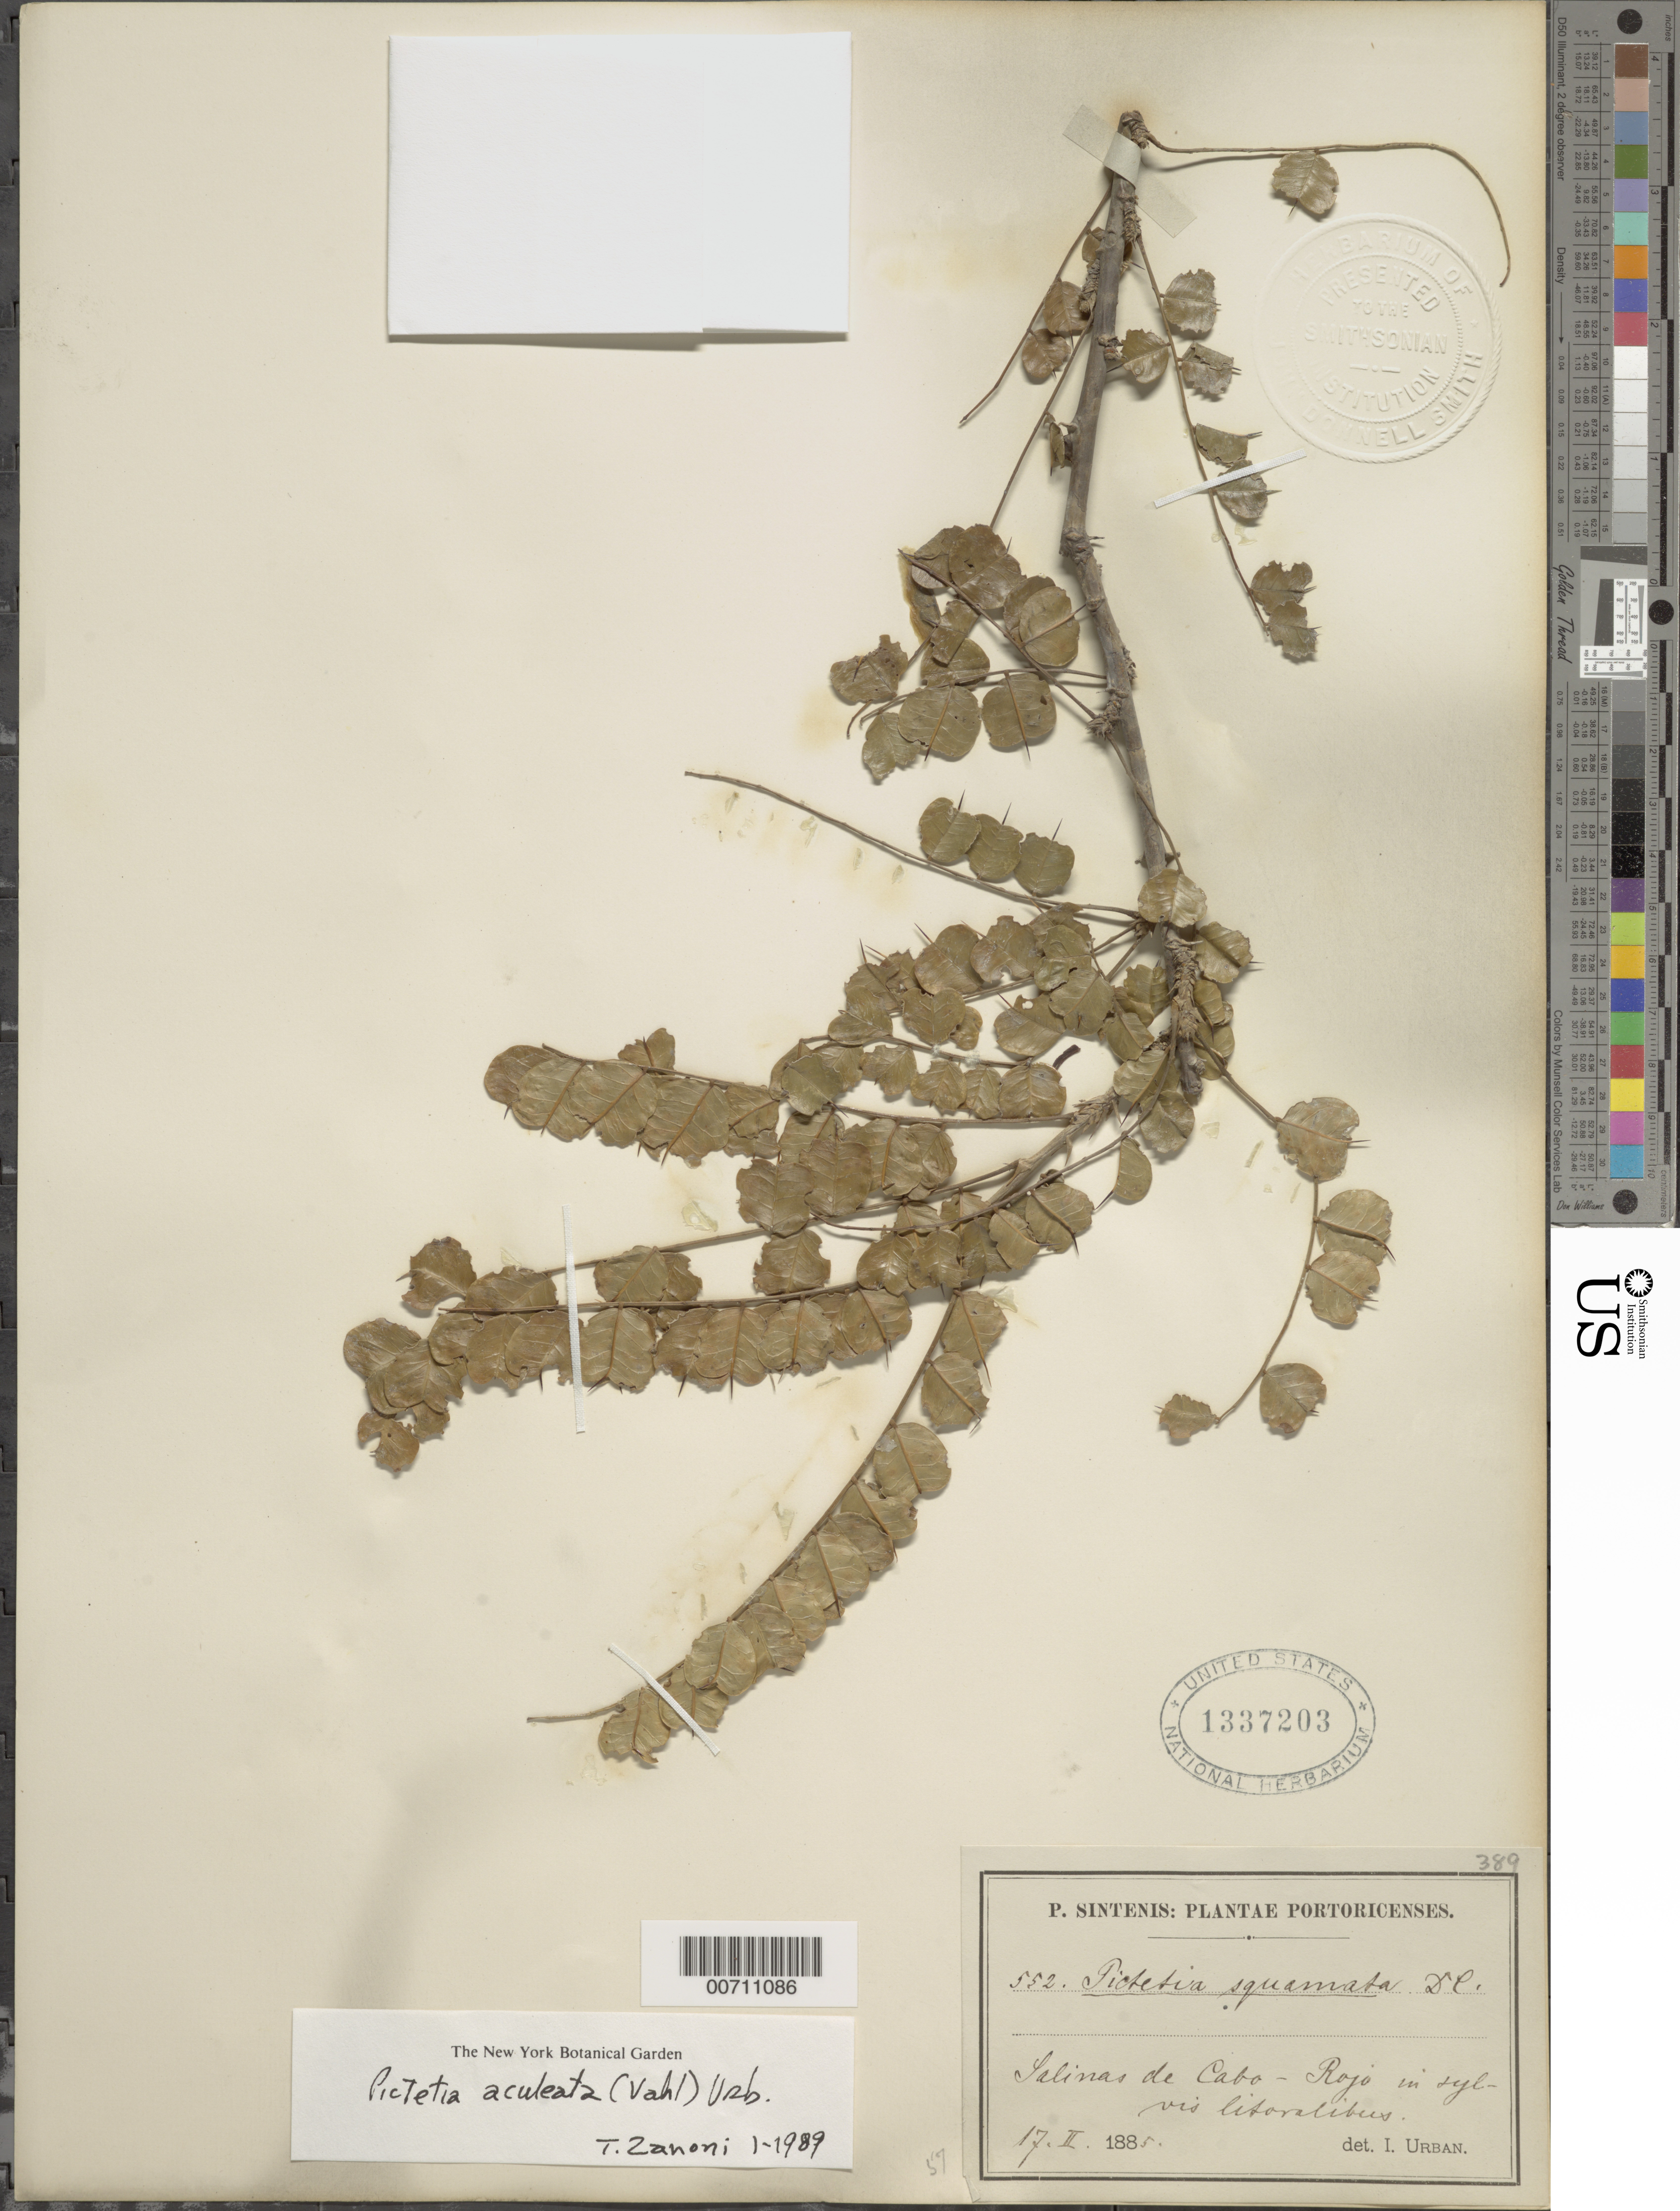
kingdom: Plantae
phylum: Tracheophyta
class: Magnoliopsida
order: Fabales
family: Fabaceae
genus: Pictetia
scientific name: Pictetia aculeata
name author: (Vahl) Urb.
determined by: Zanoni, T. A., (NY), New York Botanical Garden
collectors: P. Sintenis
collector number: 552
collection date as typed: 17 Feb 1885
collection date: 1885-02-17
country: Puerto Rico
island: Greater Antilles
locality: Salinas de Cabo-Rojo in sylvis litoralibus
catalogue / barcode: US 1337203